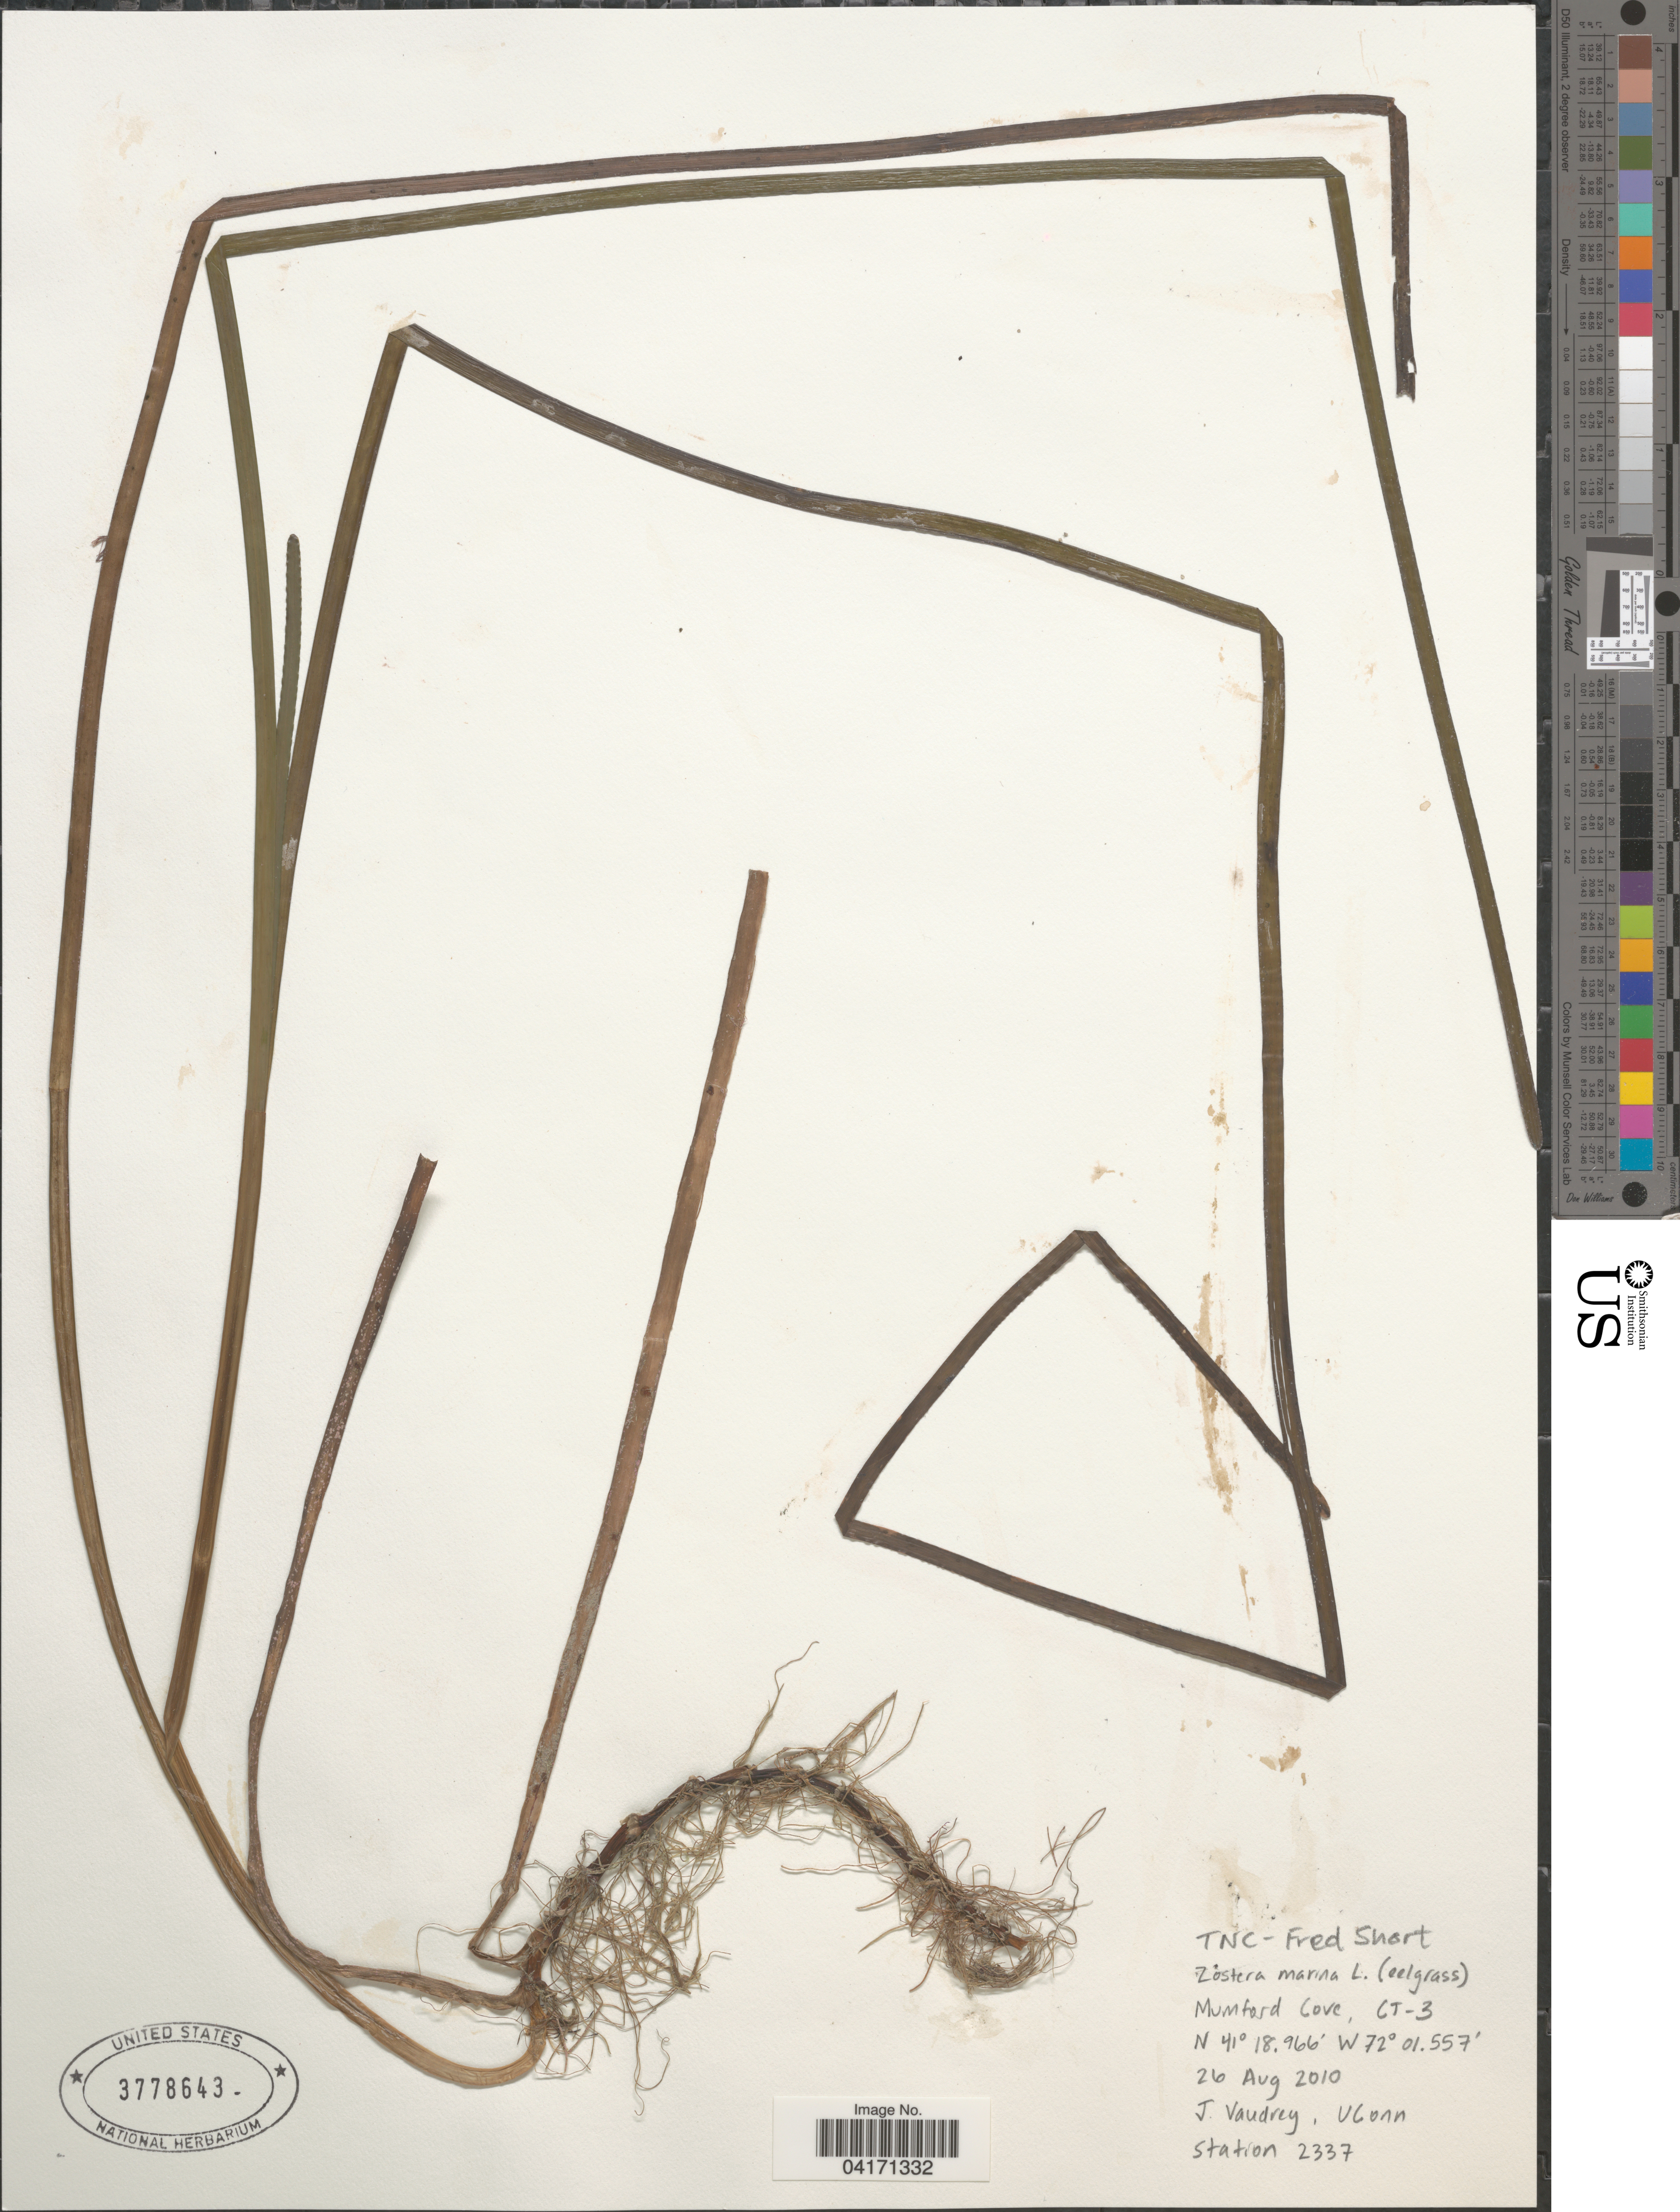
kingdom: Plantae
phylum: Tracheophyta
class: Liliopsida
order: Alismatales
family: Zosteraceae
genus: Zostera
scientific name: Zostera marina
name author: L.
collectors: J. Vaudrey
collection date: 2010-08-26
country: United States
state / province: Connecticut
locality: Mumford Cove, CT-3. Station 2337.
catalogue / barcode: US 3778643